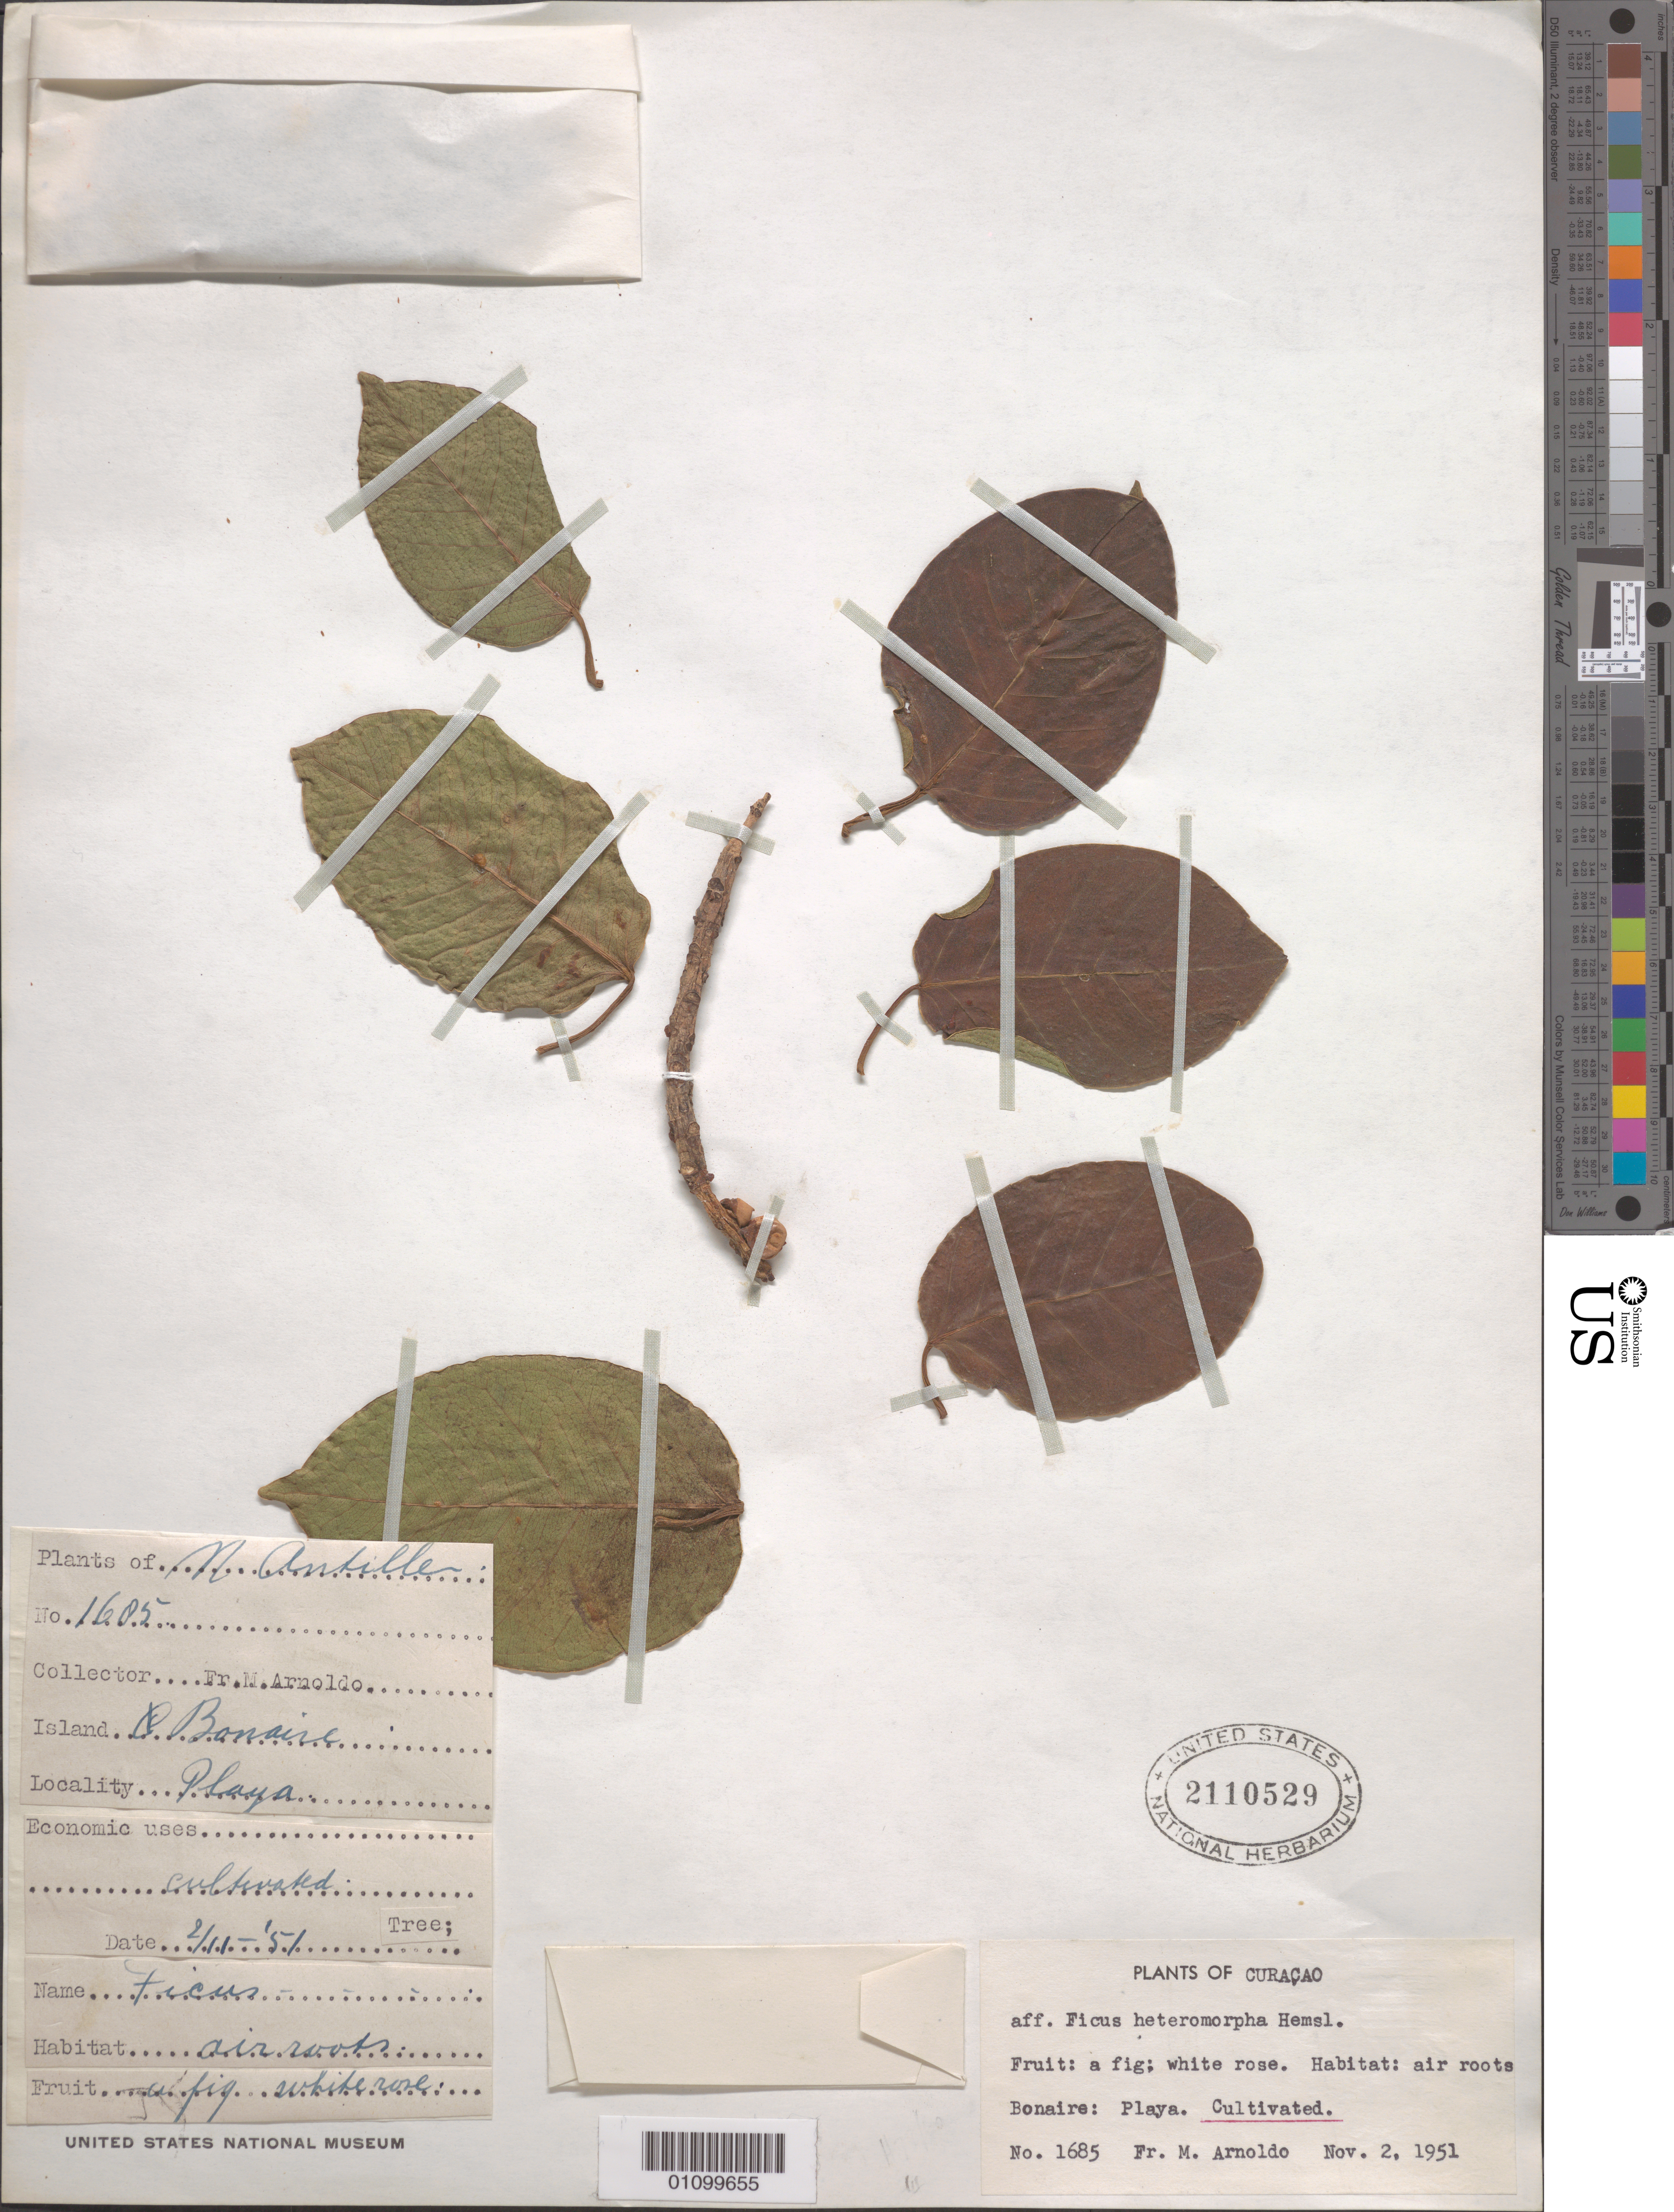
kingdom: Plantae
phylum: Tracheophyta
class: Magnoliopsida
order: Rosales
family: Moraceae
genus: Ficus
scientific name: Ficus heteromorpha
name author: Hemsl.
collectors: N. Arnoldo-Broeders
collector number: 1685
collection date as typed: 02 Nov 1951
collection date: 1951-11-02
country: Curaçao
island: Curaçao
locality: Bonaire: Playa.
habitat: Habitat: air roots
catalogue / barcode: US 2110529